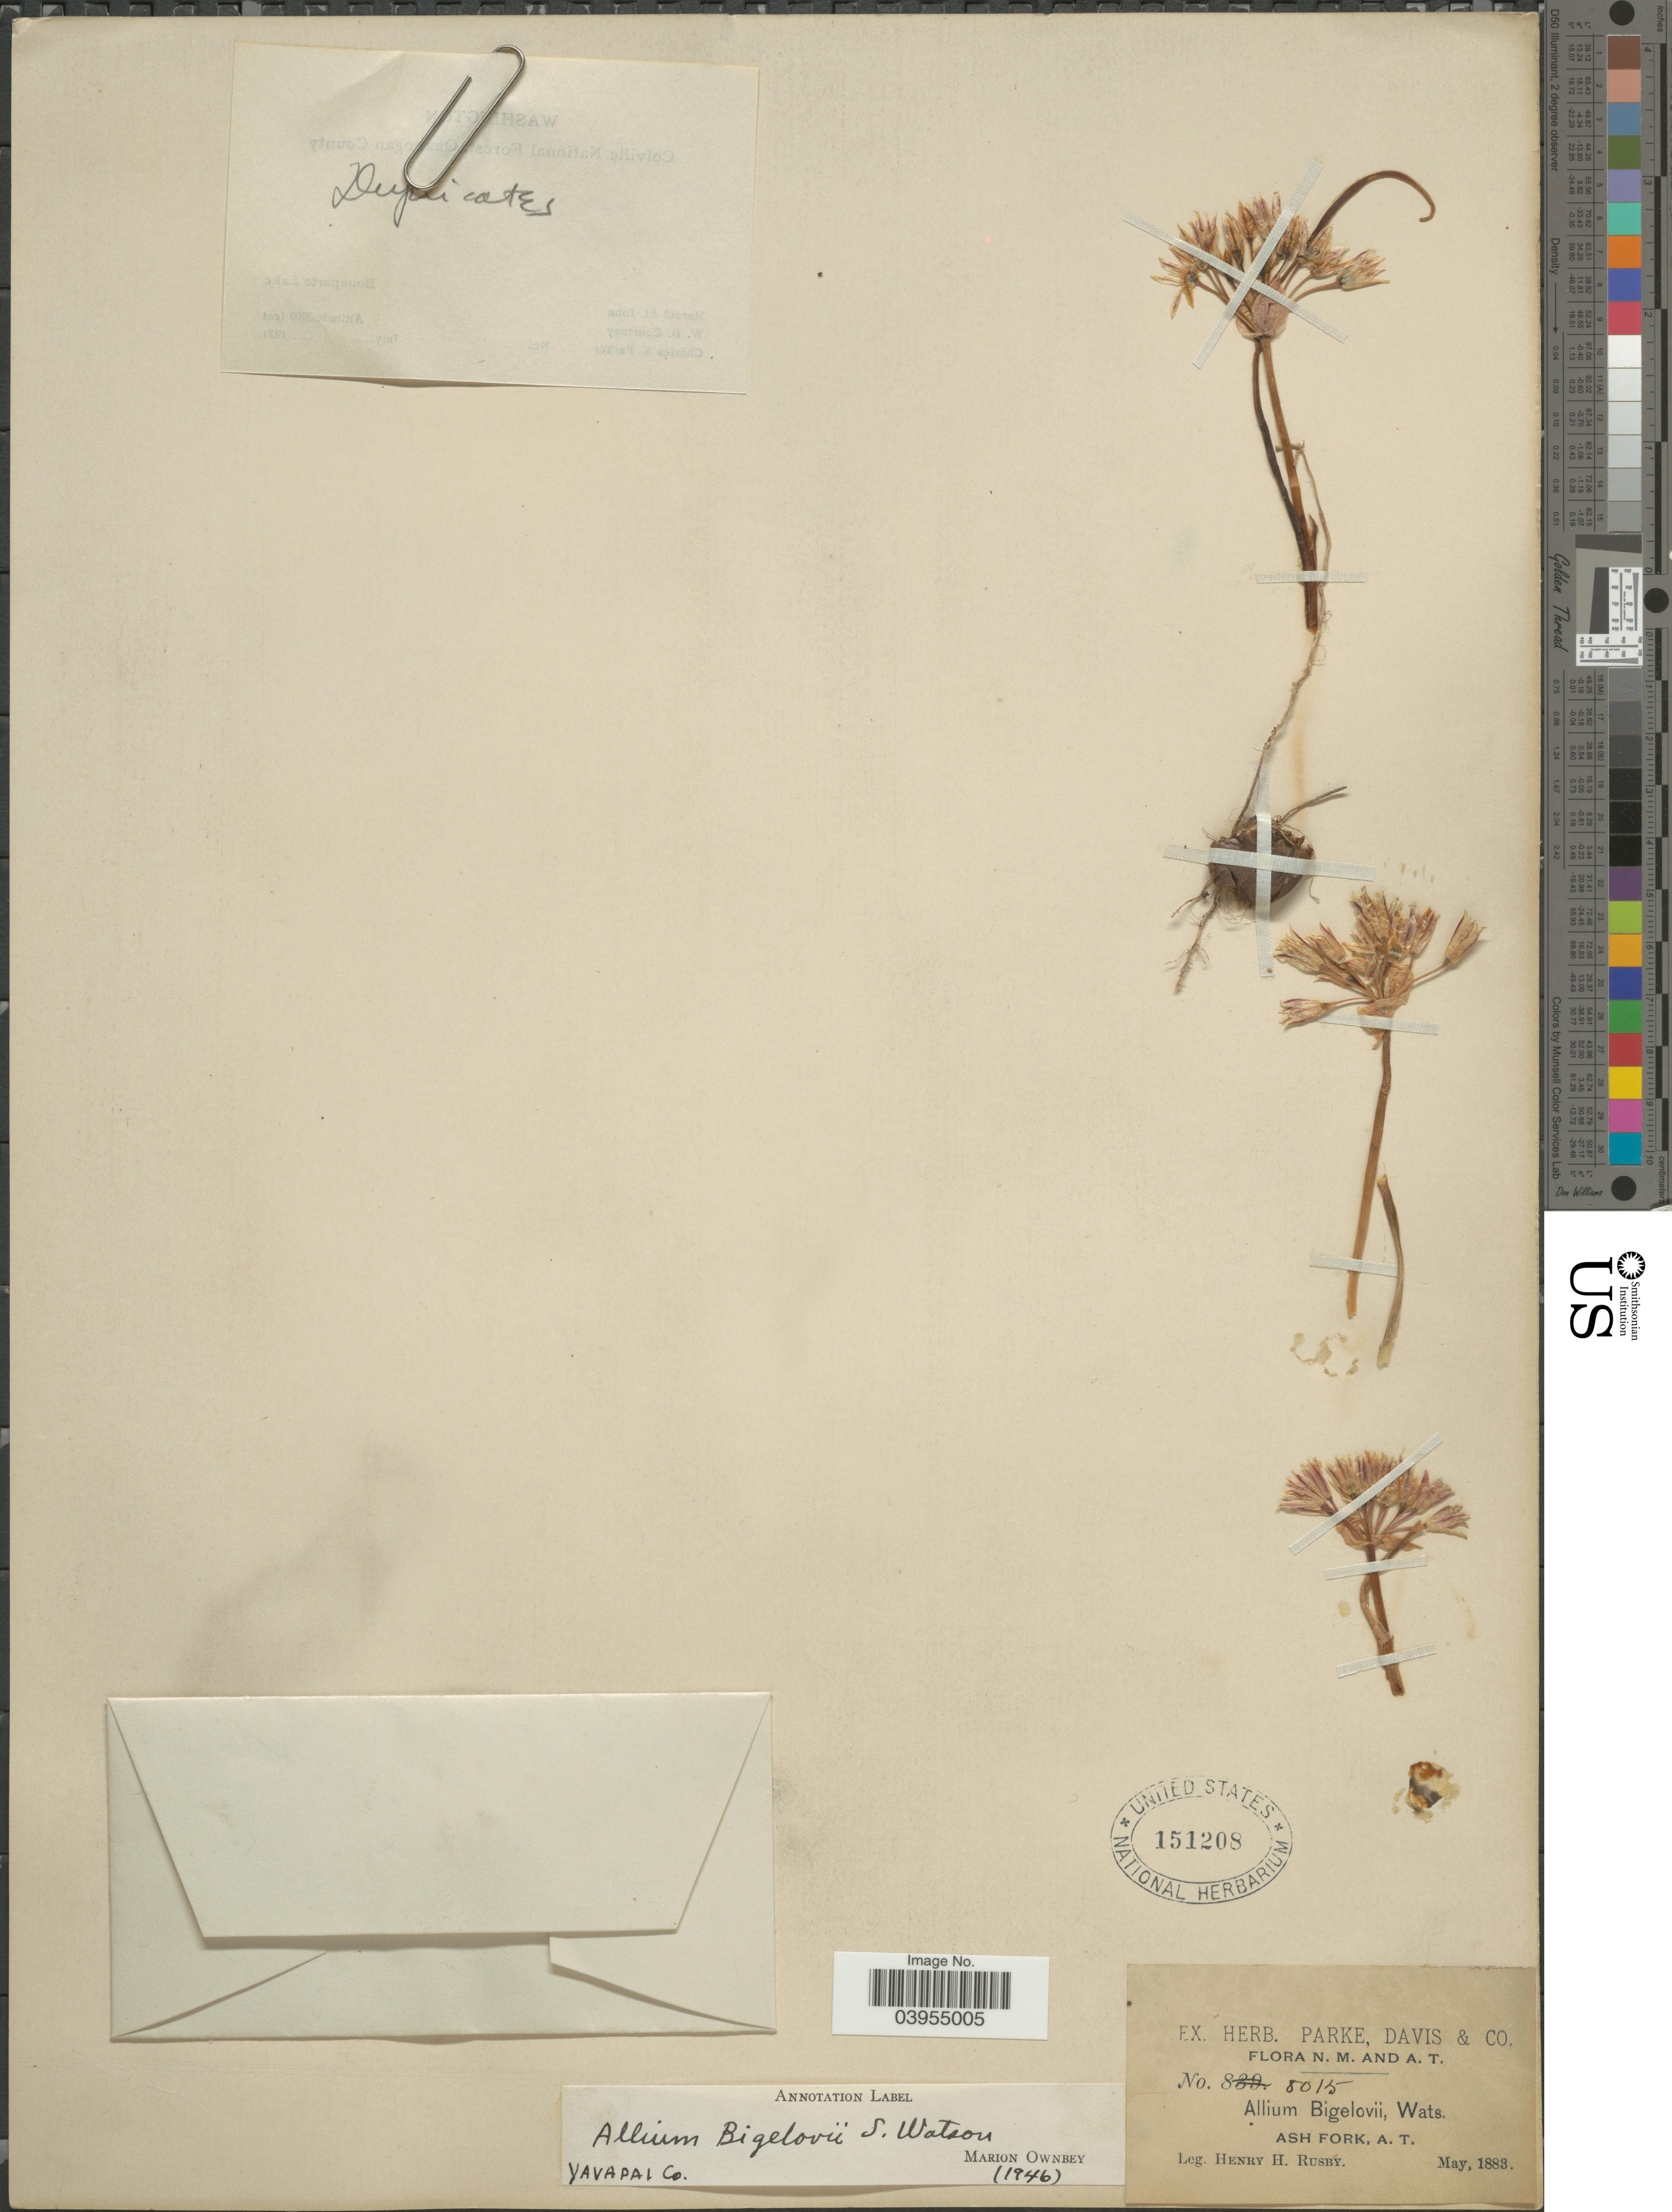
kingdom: Plantae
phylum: Tracheophyta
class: Liliopsida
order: Asparagales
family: Amaryllidaceae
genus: Allium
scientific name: Allium bigelovii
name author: (S. Watson) A.D. Grant & V.E. Grant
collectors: H. H. Rusby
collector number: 8015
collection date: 1883-05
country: United States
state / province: Arizona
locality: Ash Fork, A. T.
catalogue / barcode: US 151208